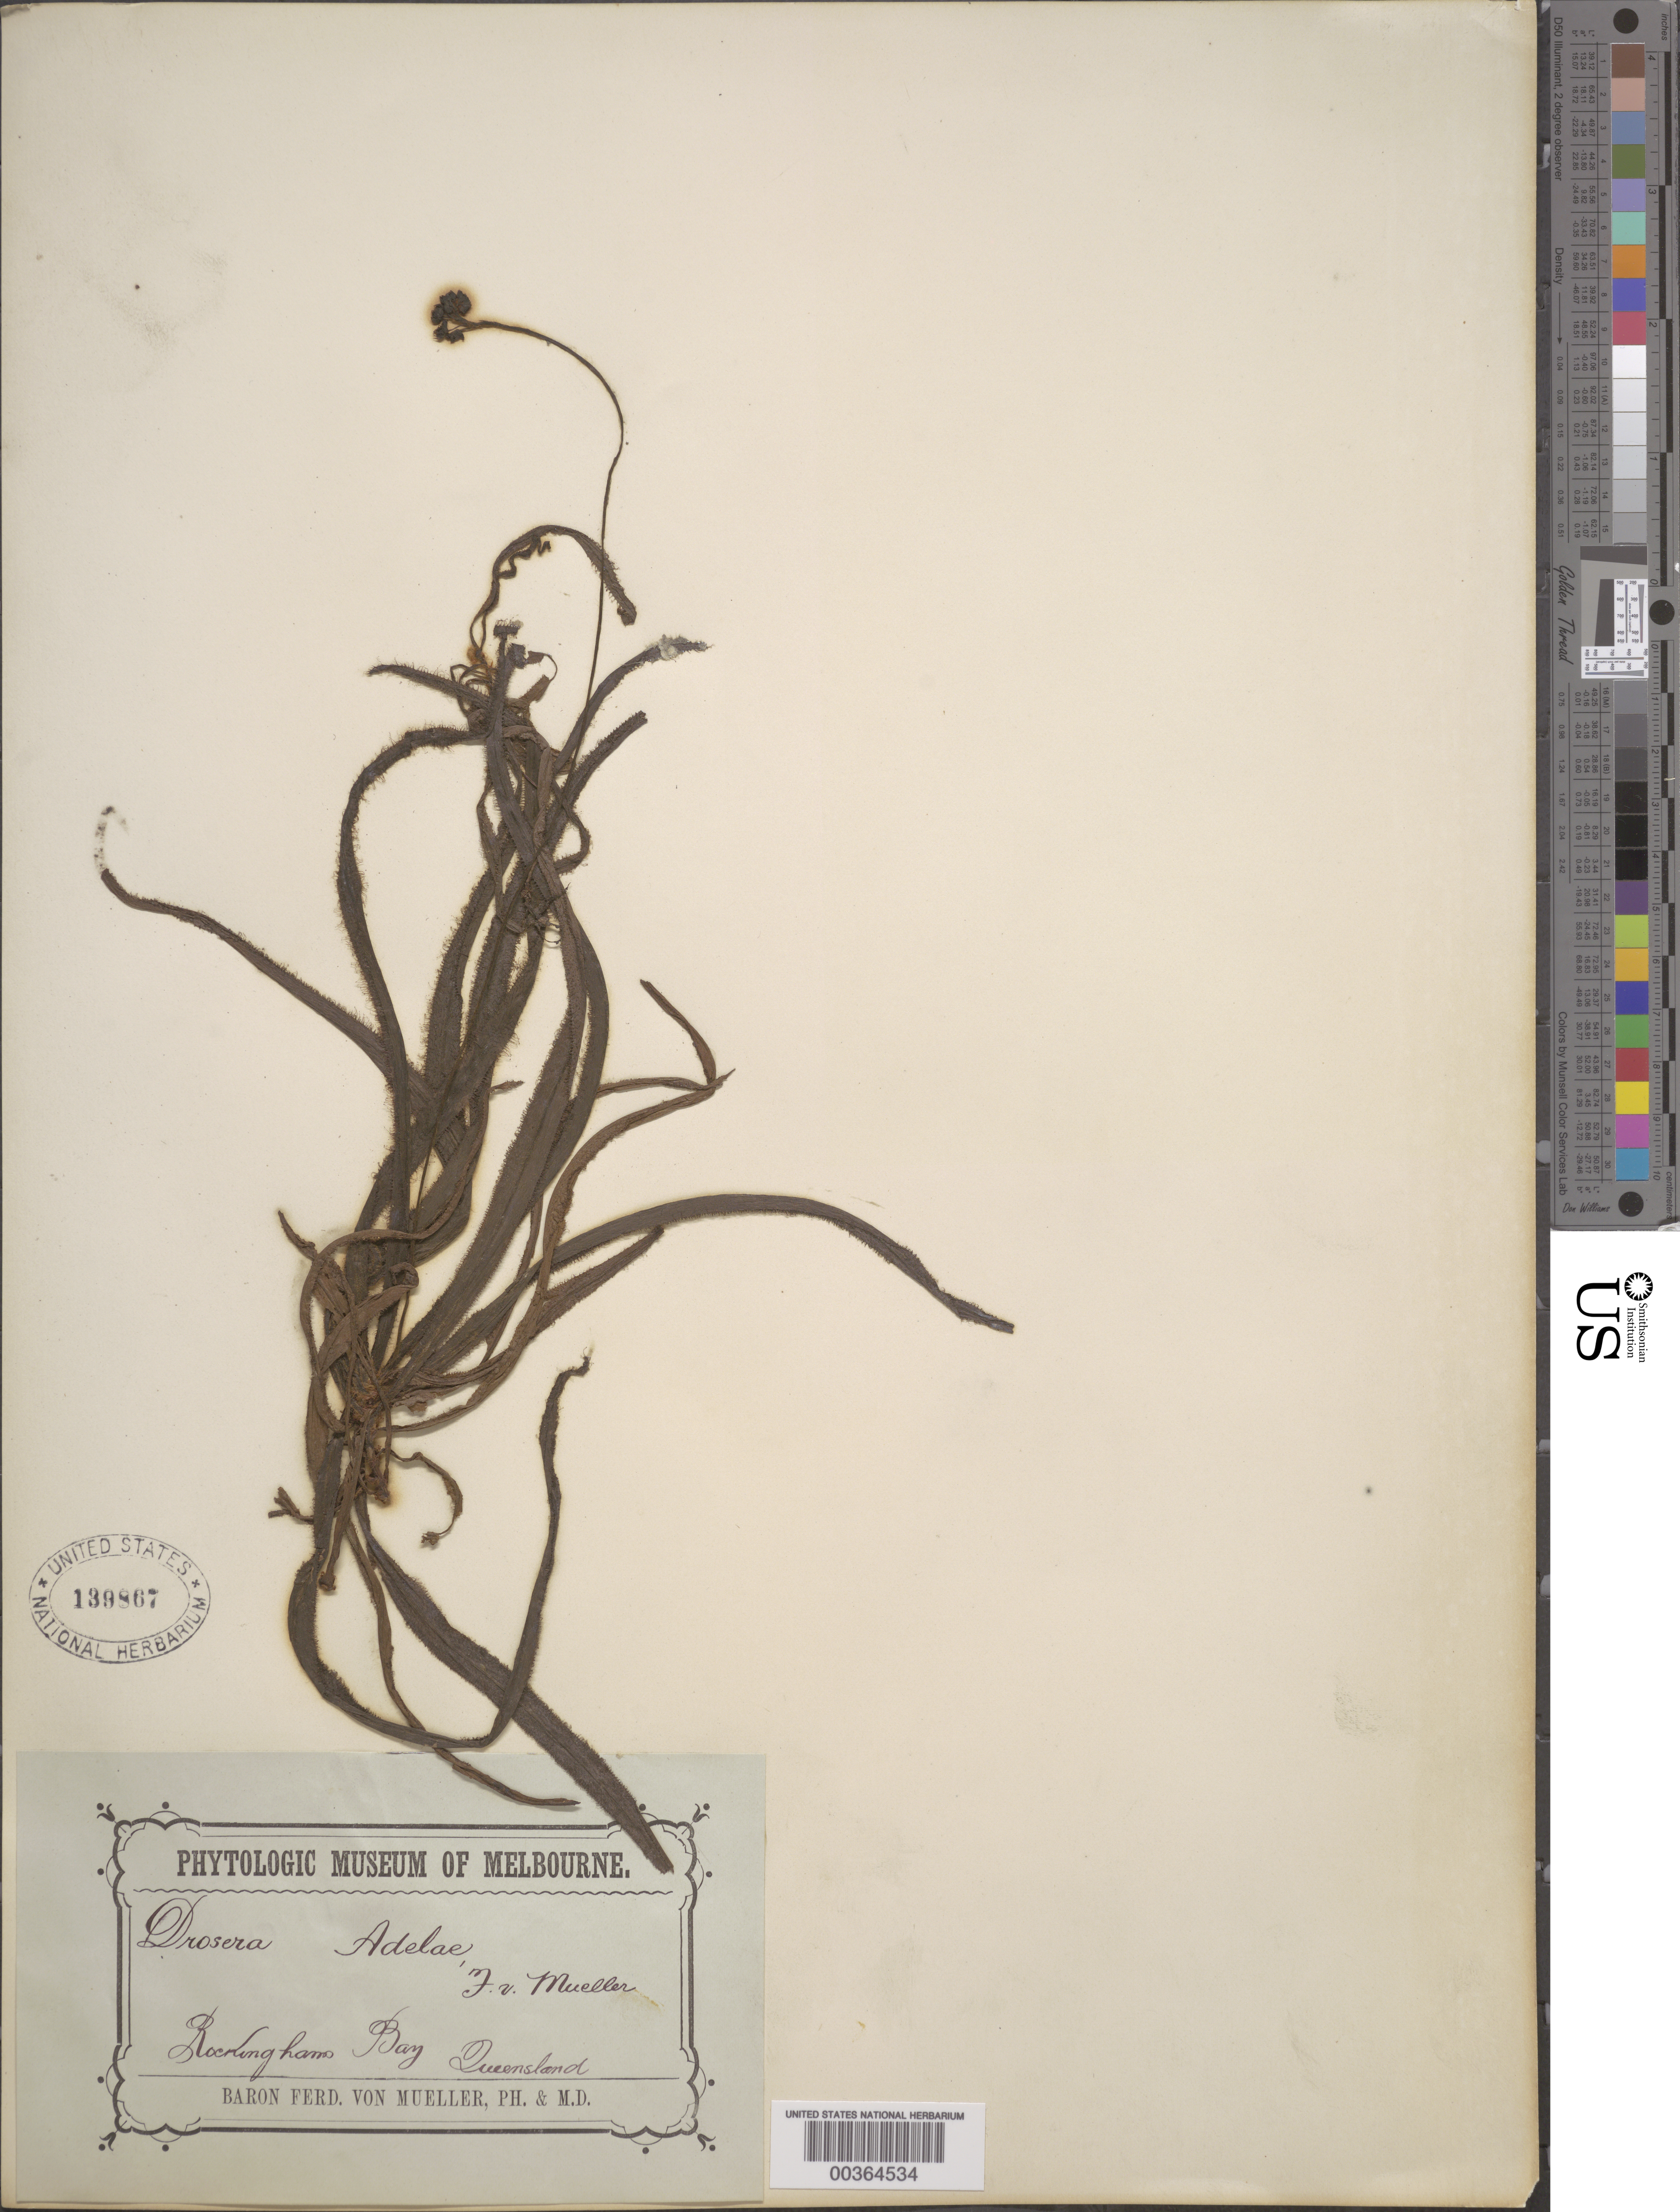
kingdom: Plantae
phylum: Tracheophyta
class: Magnoliopsida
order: Caryophyllales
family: Droseraceae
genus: Drosera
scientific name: Drosera adelae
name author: F. Muell.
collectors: F. Mueller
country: Australia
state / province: Queensland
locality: Rockingham bay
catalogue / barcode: US 139867